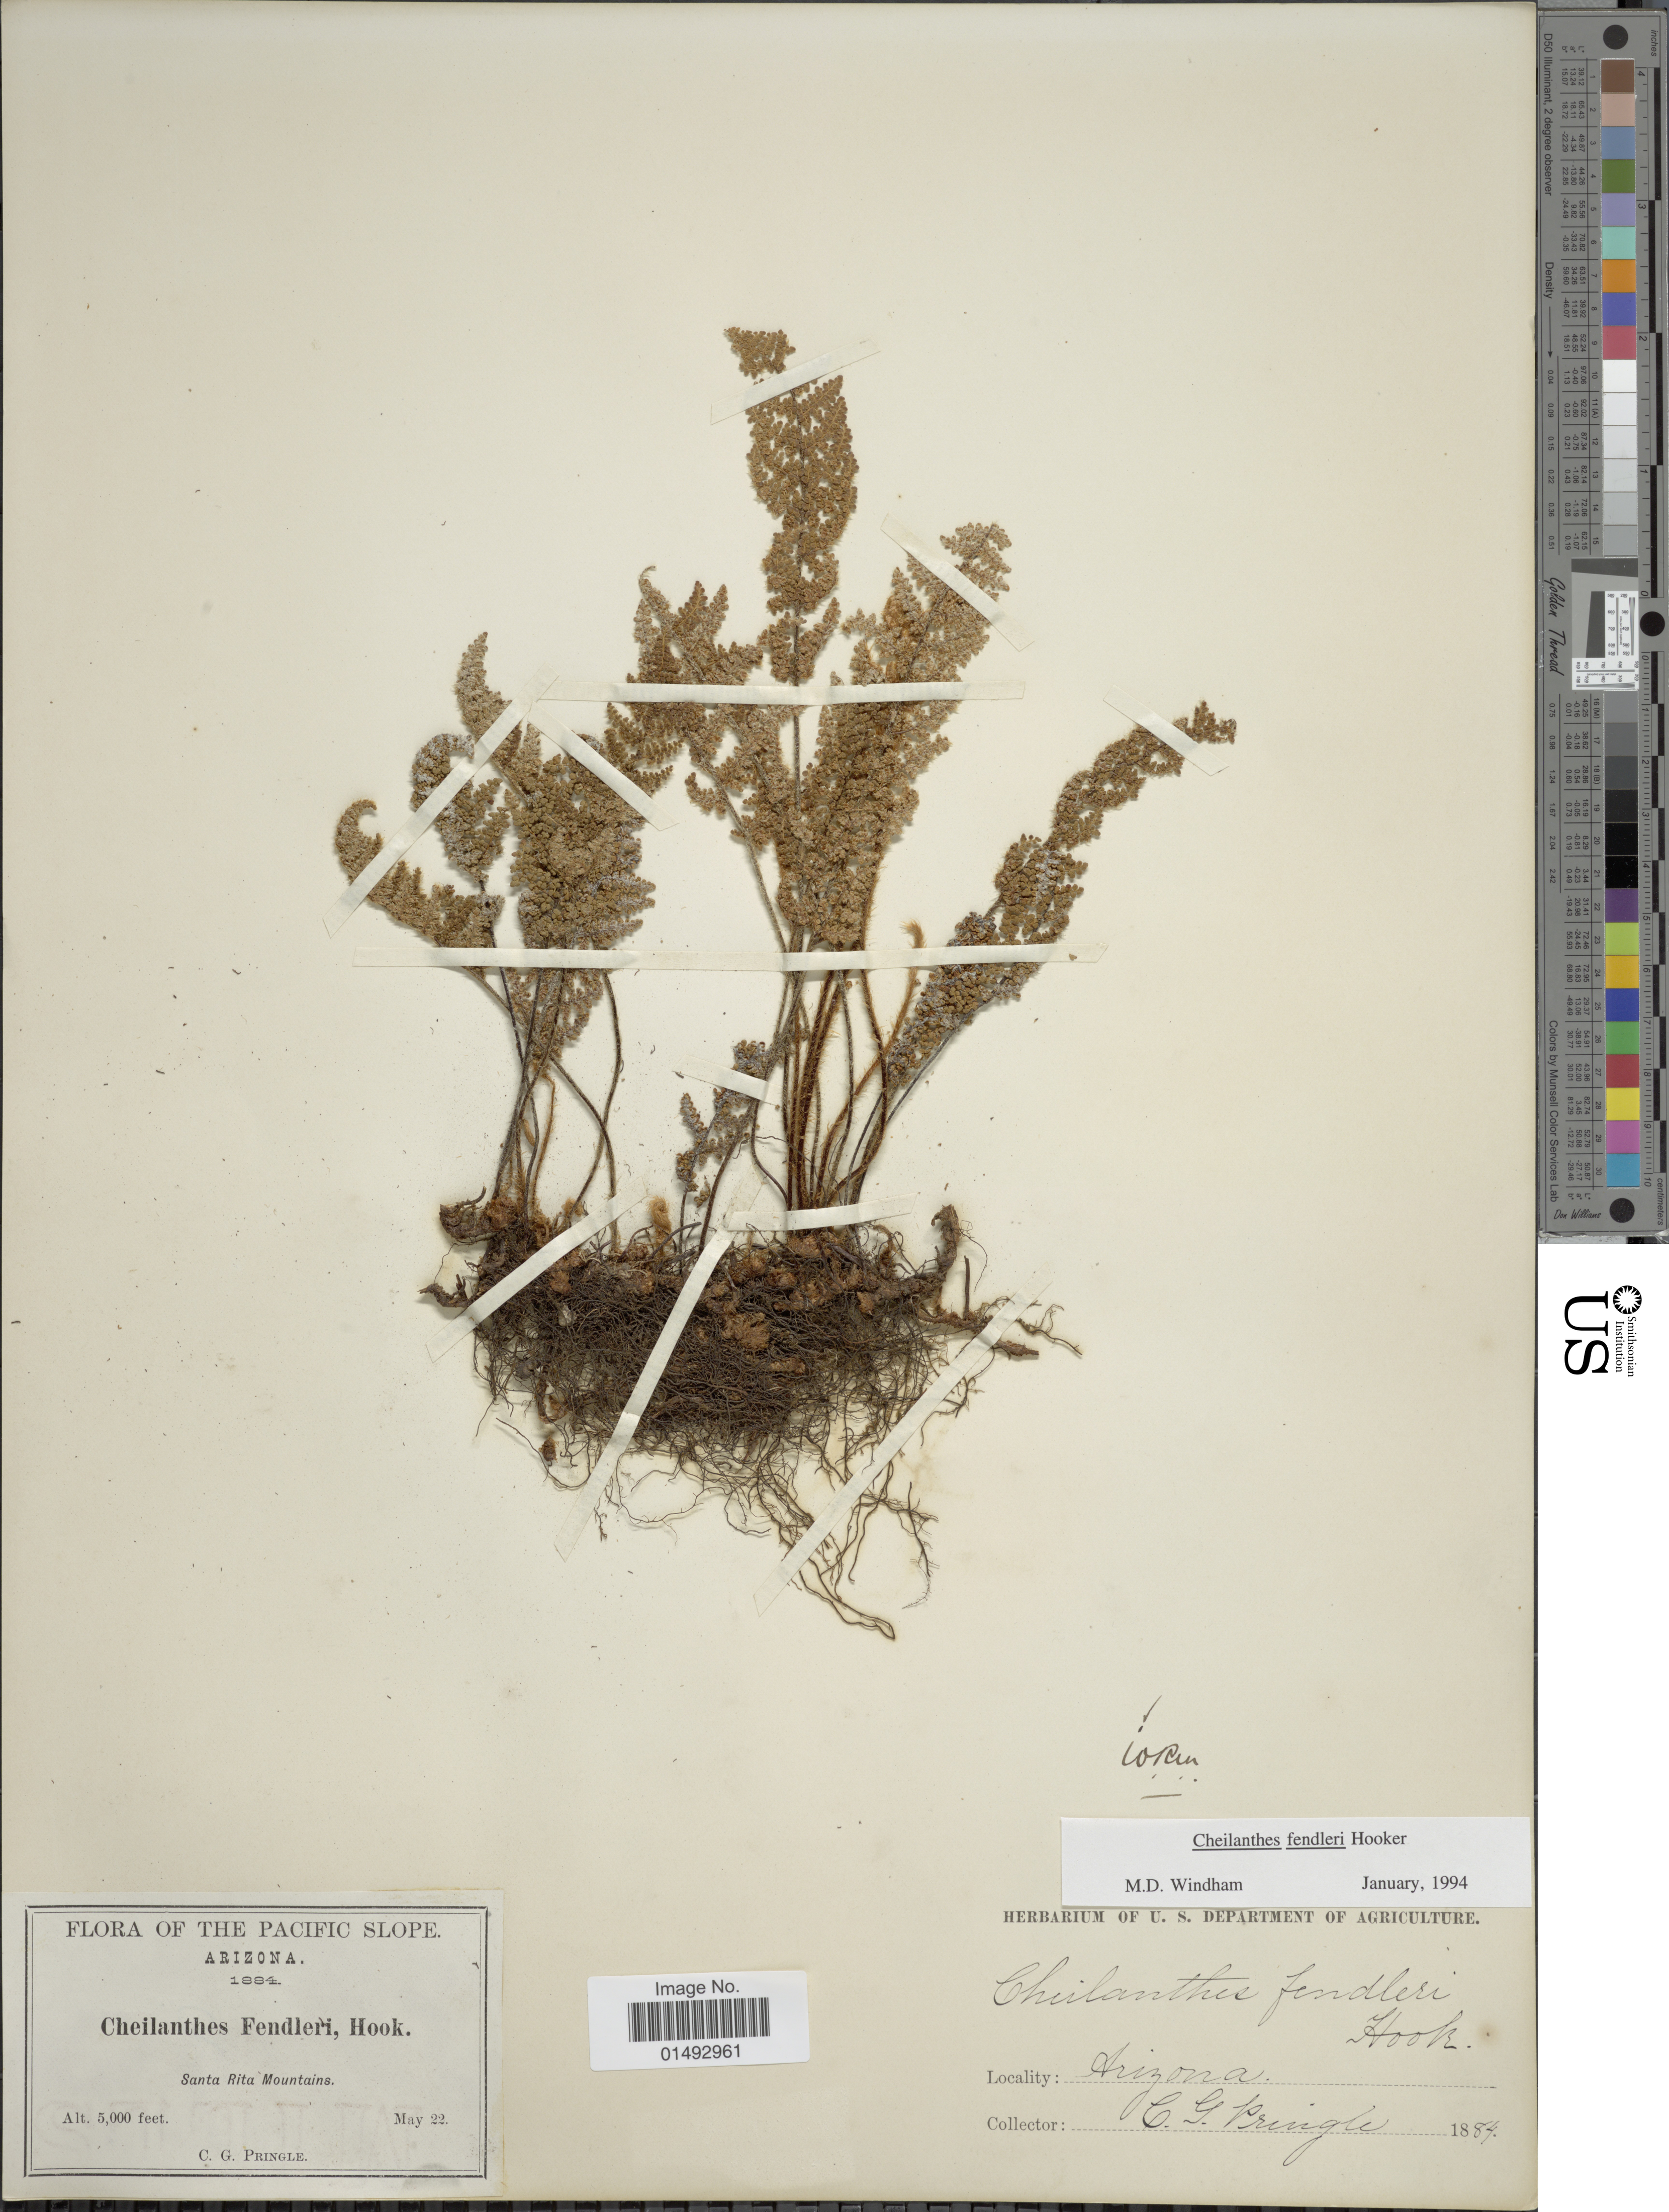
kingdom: Plantae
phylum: Tracheophyta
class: Polypodiopsida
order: Polypodiales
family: Pteridaceae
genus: Myriopteris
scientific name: Myriopteris fendleri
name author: (Hook.) E. Fourn.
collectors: C. G. Pringle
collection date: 1884-05-22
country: United States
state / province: Arizona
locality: The Pacific Slope, Santa Rita Mountains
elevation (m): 1524